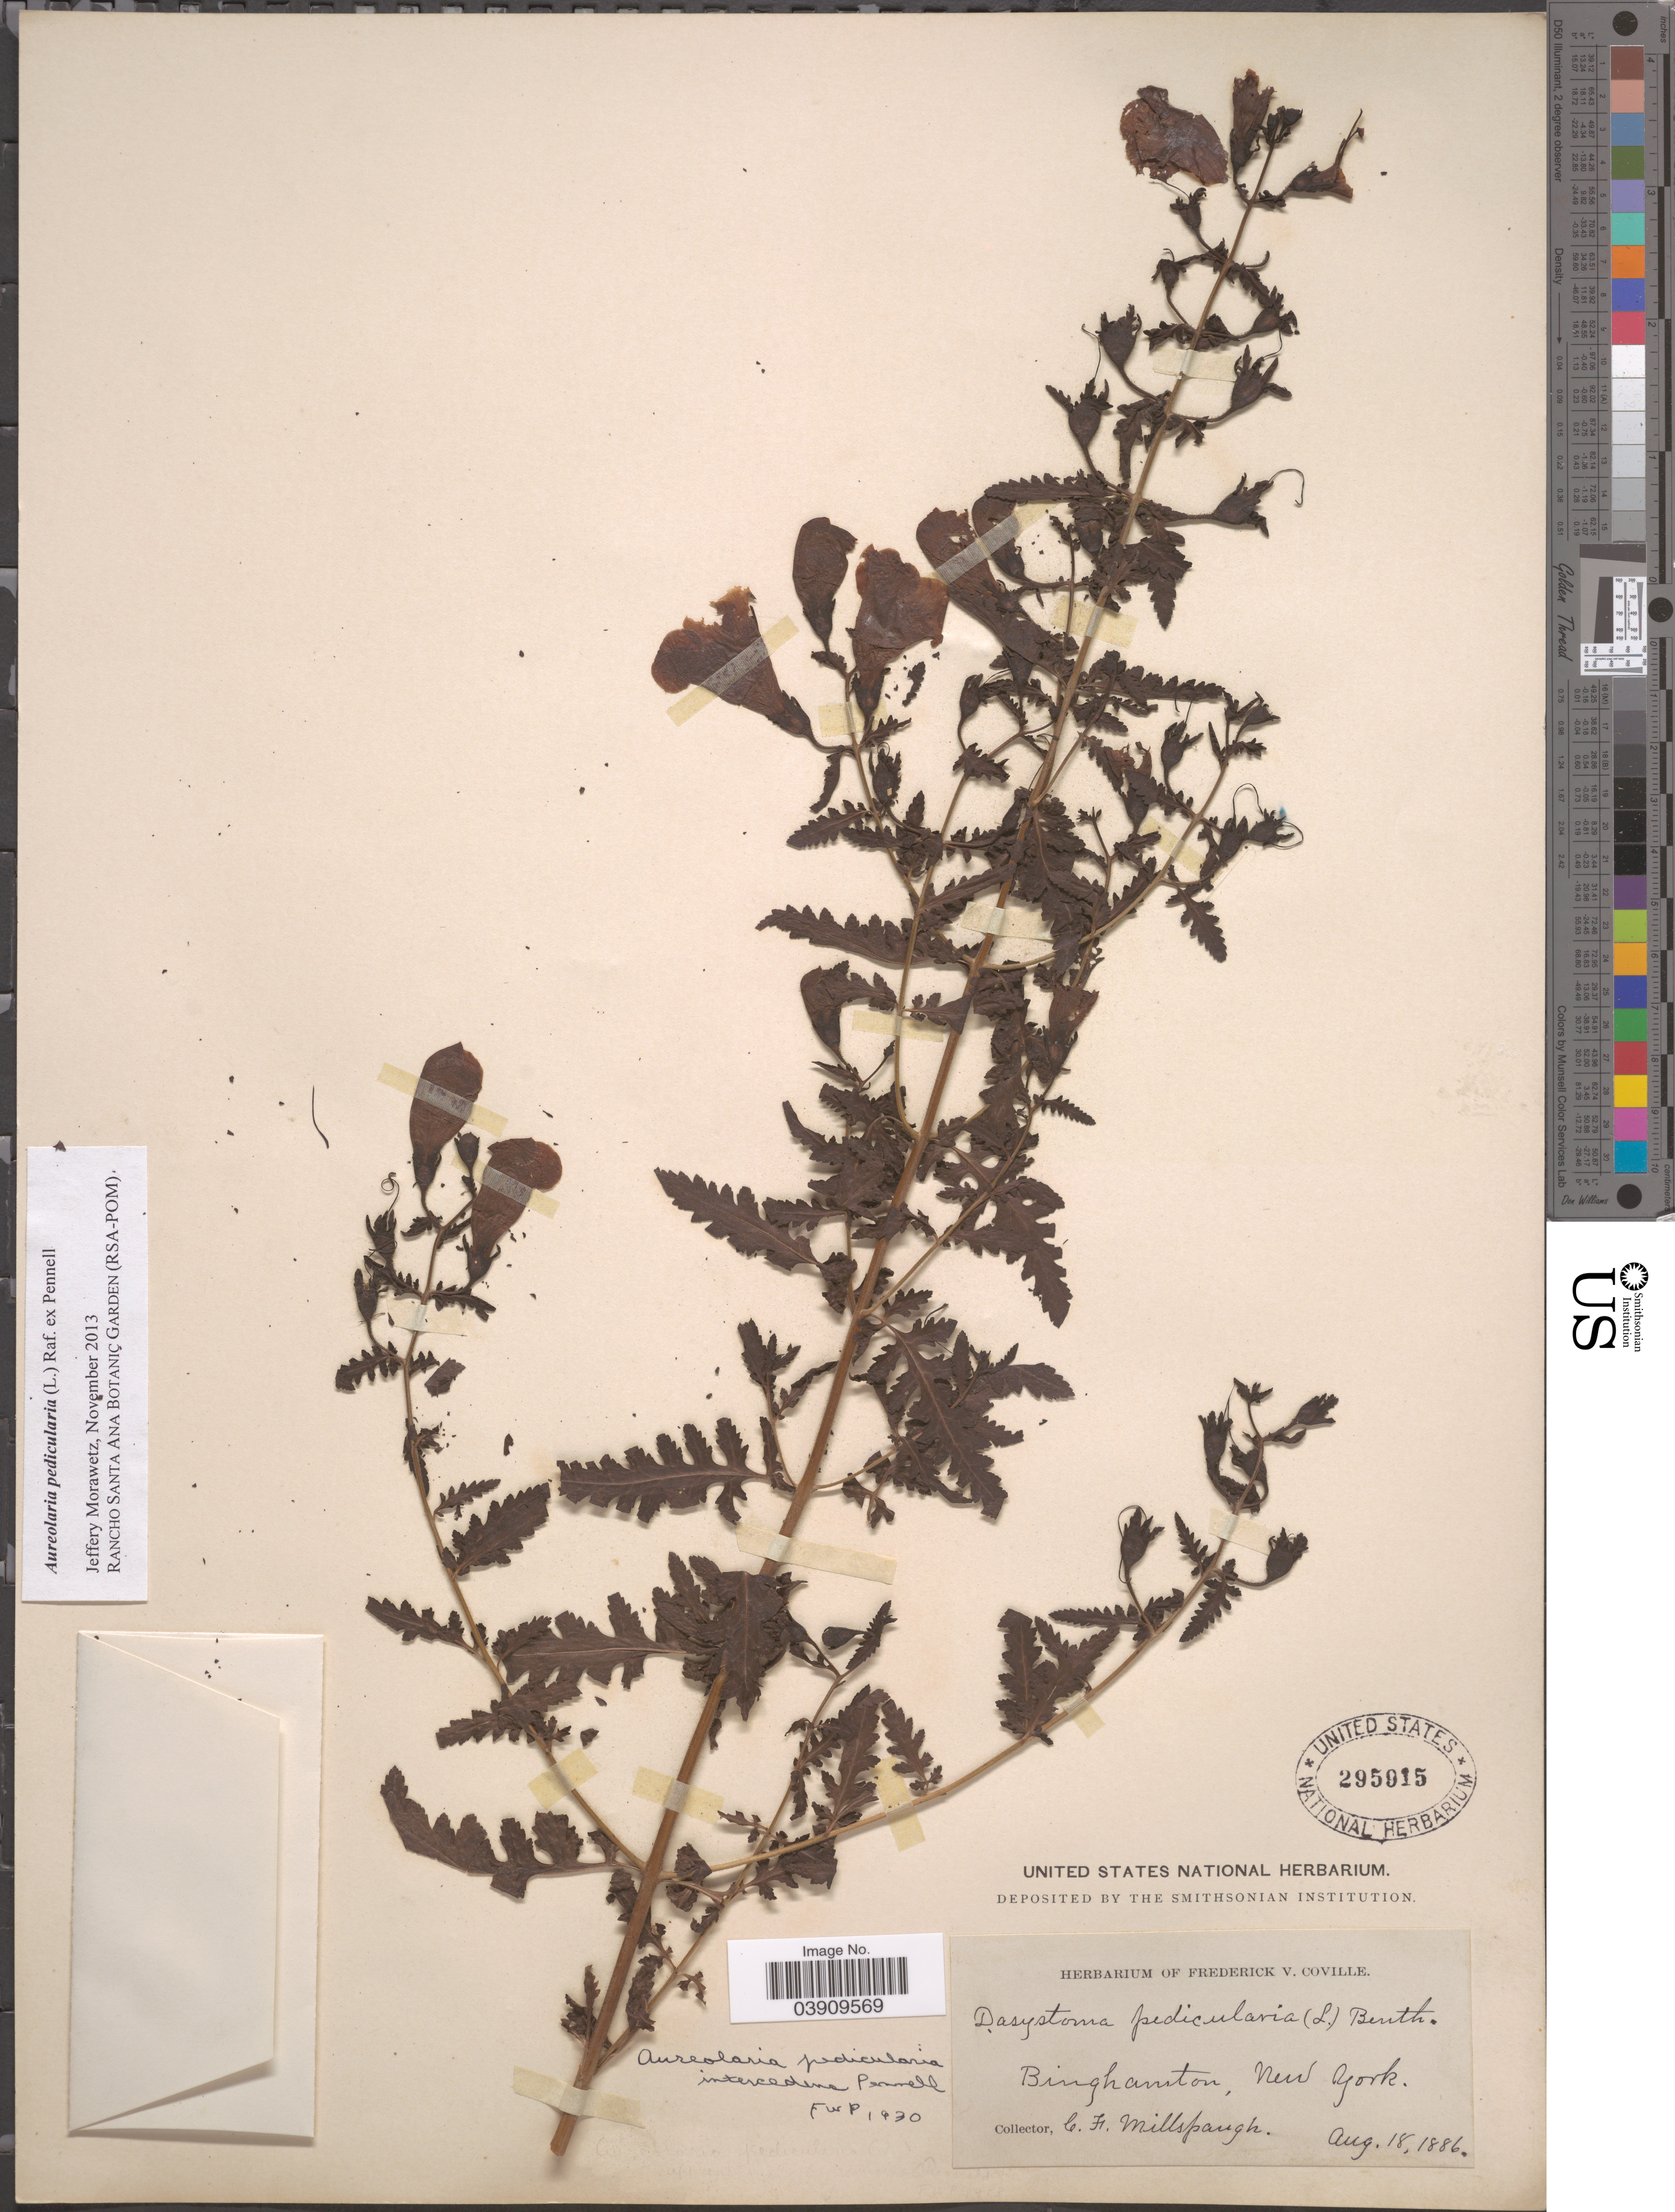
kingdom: Plantae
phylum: Tracheophyta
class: Magnoliopsida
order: Lamiales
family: Orobanchaceae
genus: Aureolaria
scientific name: Aureolaria pedicularia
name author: (L.) Raf. ex Farw.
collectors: C. F. Millspaugh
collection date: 1886-08-18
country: United States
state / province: New York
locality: Binghamton.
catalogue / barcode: US 295915